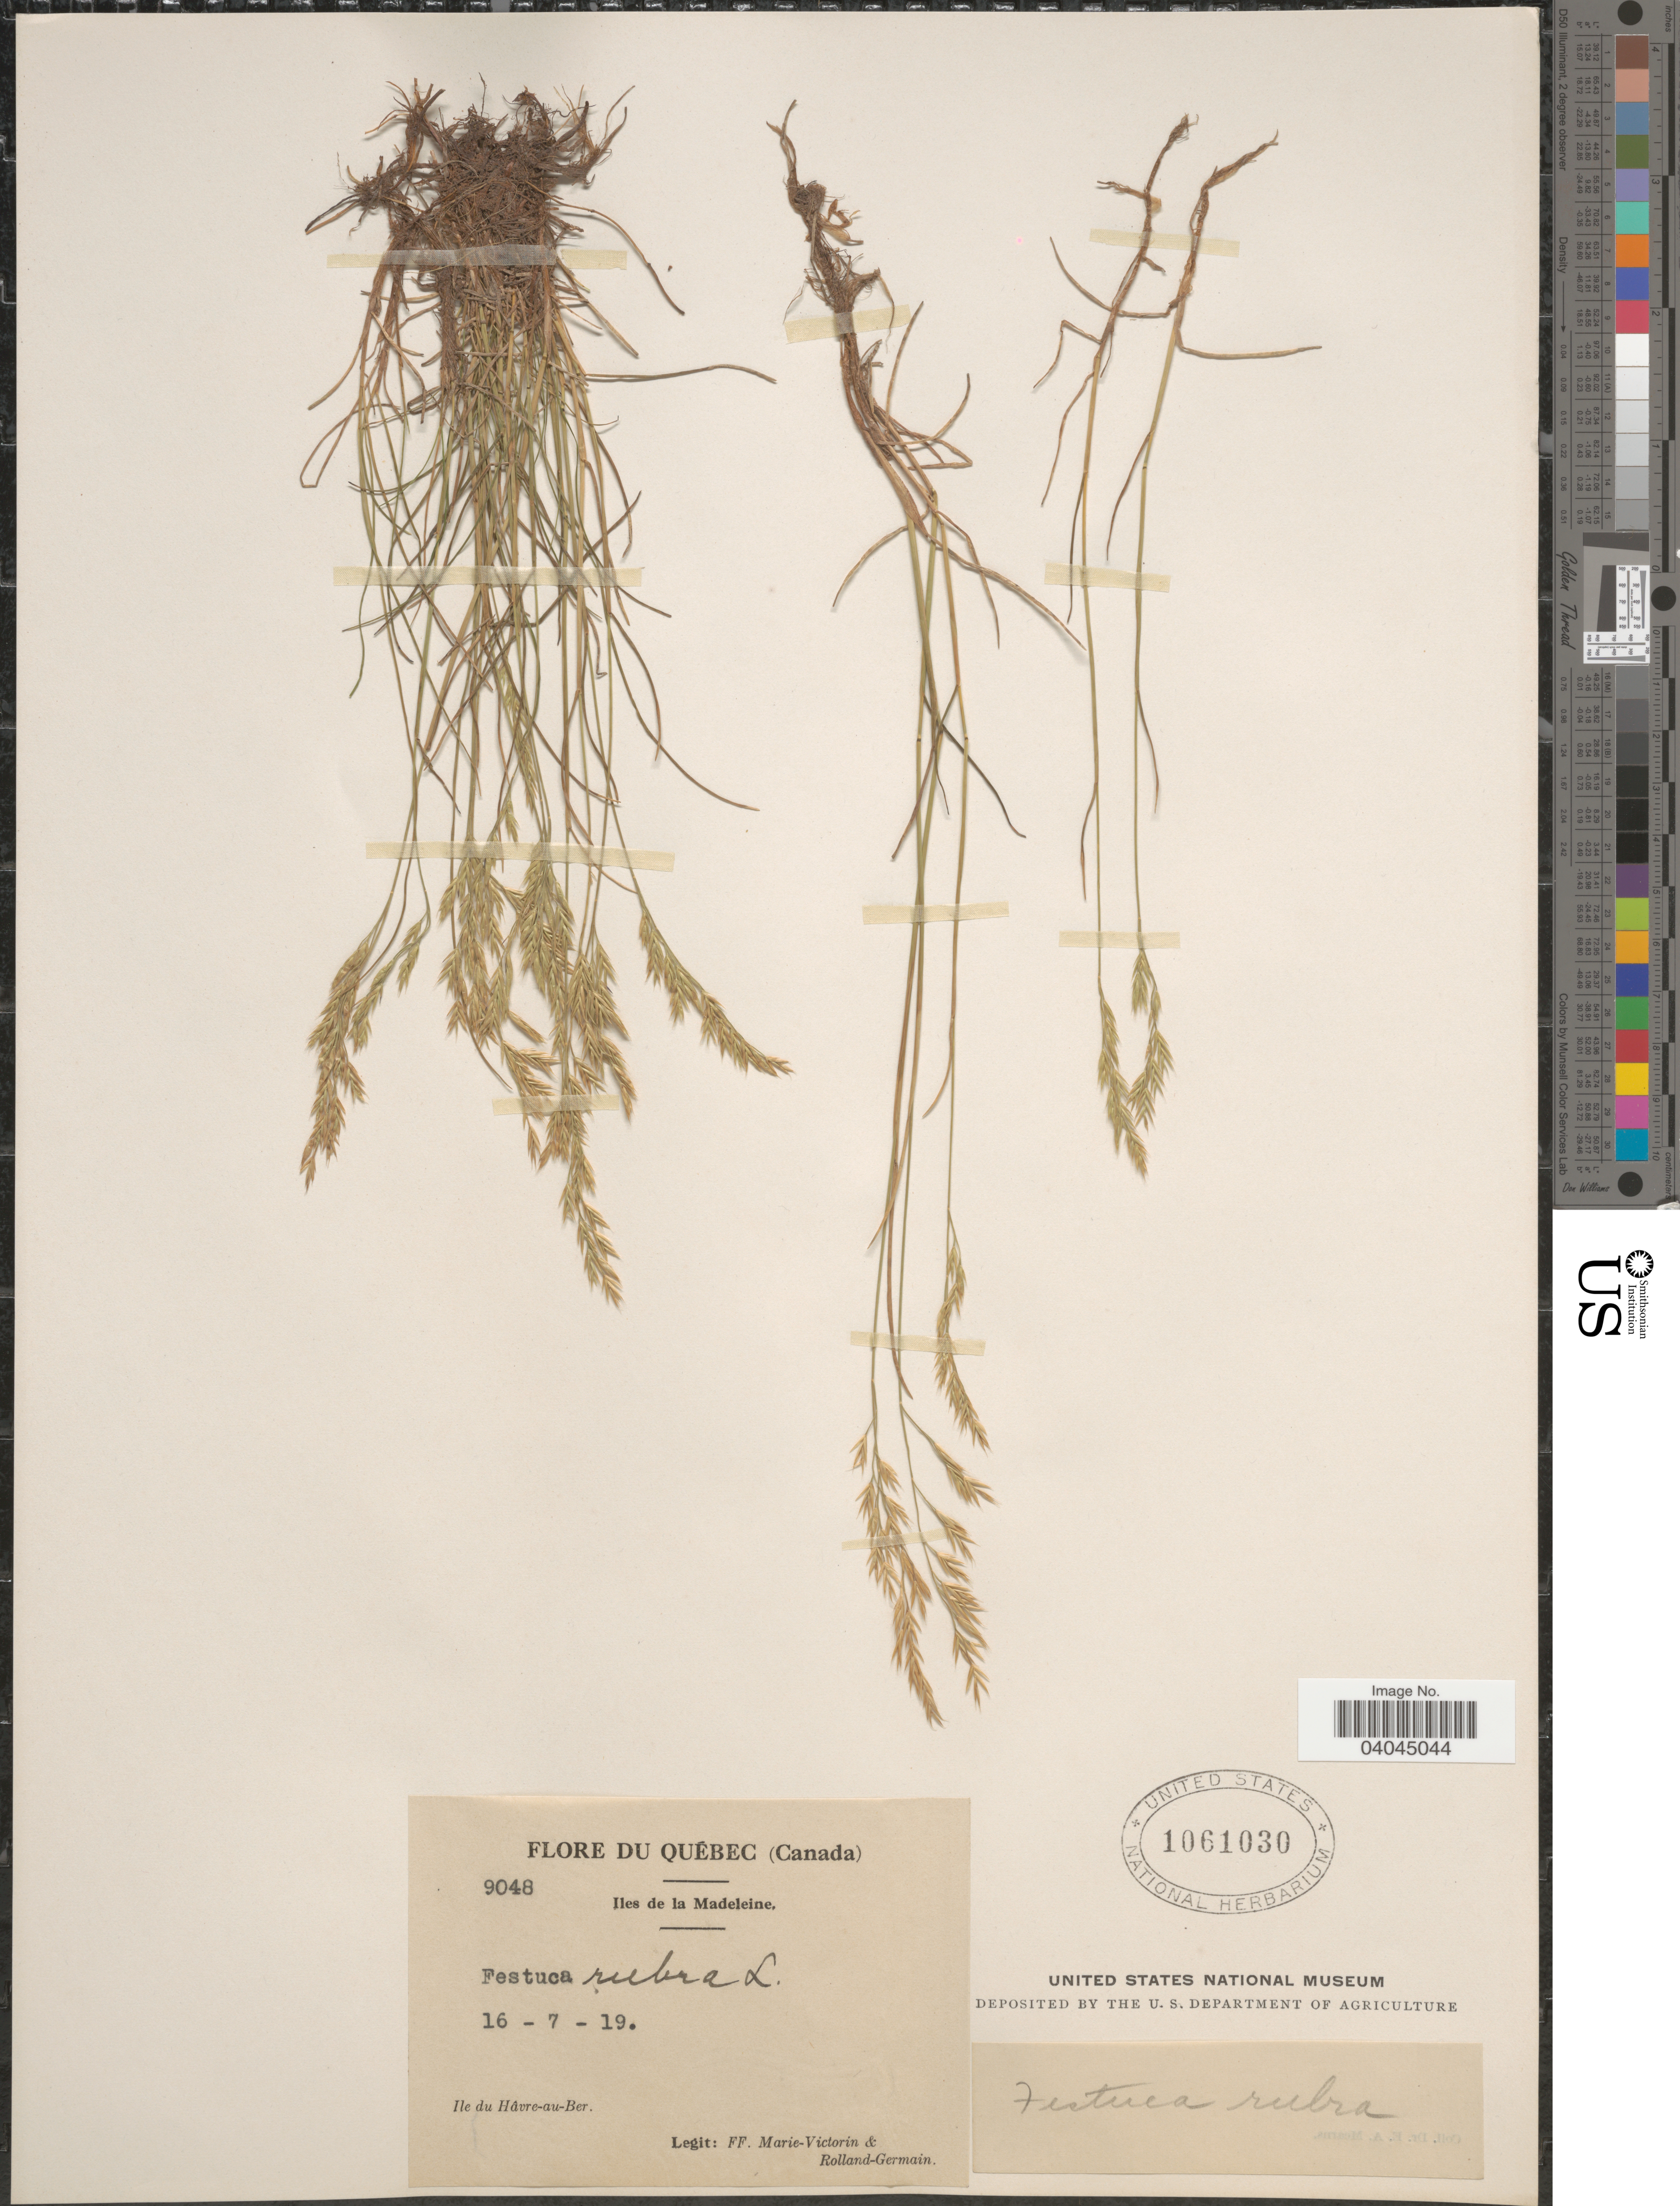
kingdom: Plantae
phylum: Tracheophyta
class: Liliopsida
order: Poales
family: Poaceae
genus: Festuca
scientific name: Festuca rubra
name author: L.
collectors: F. Marie-Victorin & Rolland-Germain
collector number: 9048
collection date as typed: Transcribed d/m/y: 16/7/19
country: Canada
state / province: Quebec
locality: Iles de la Madeleine. Ile du Hâvre-au-Ber.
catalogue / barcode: US 1061030